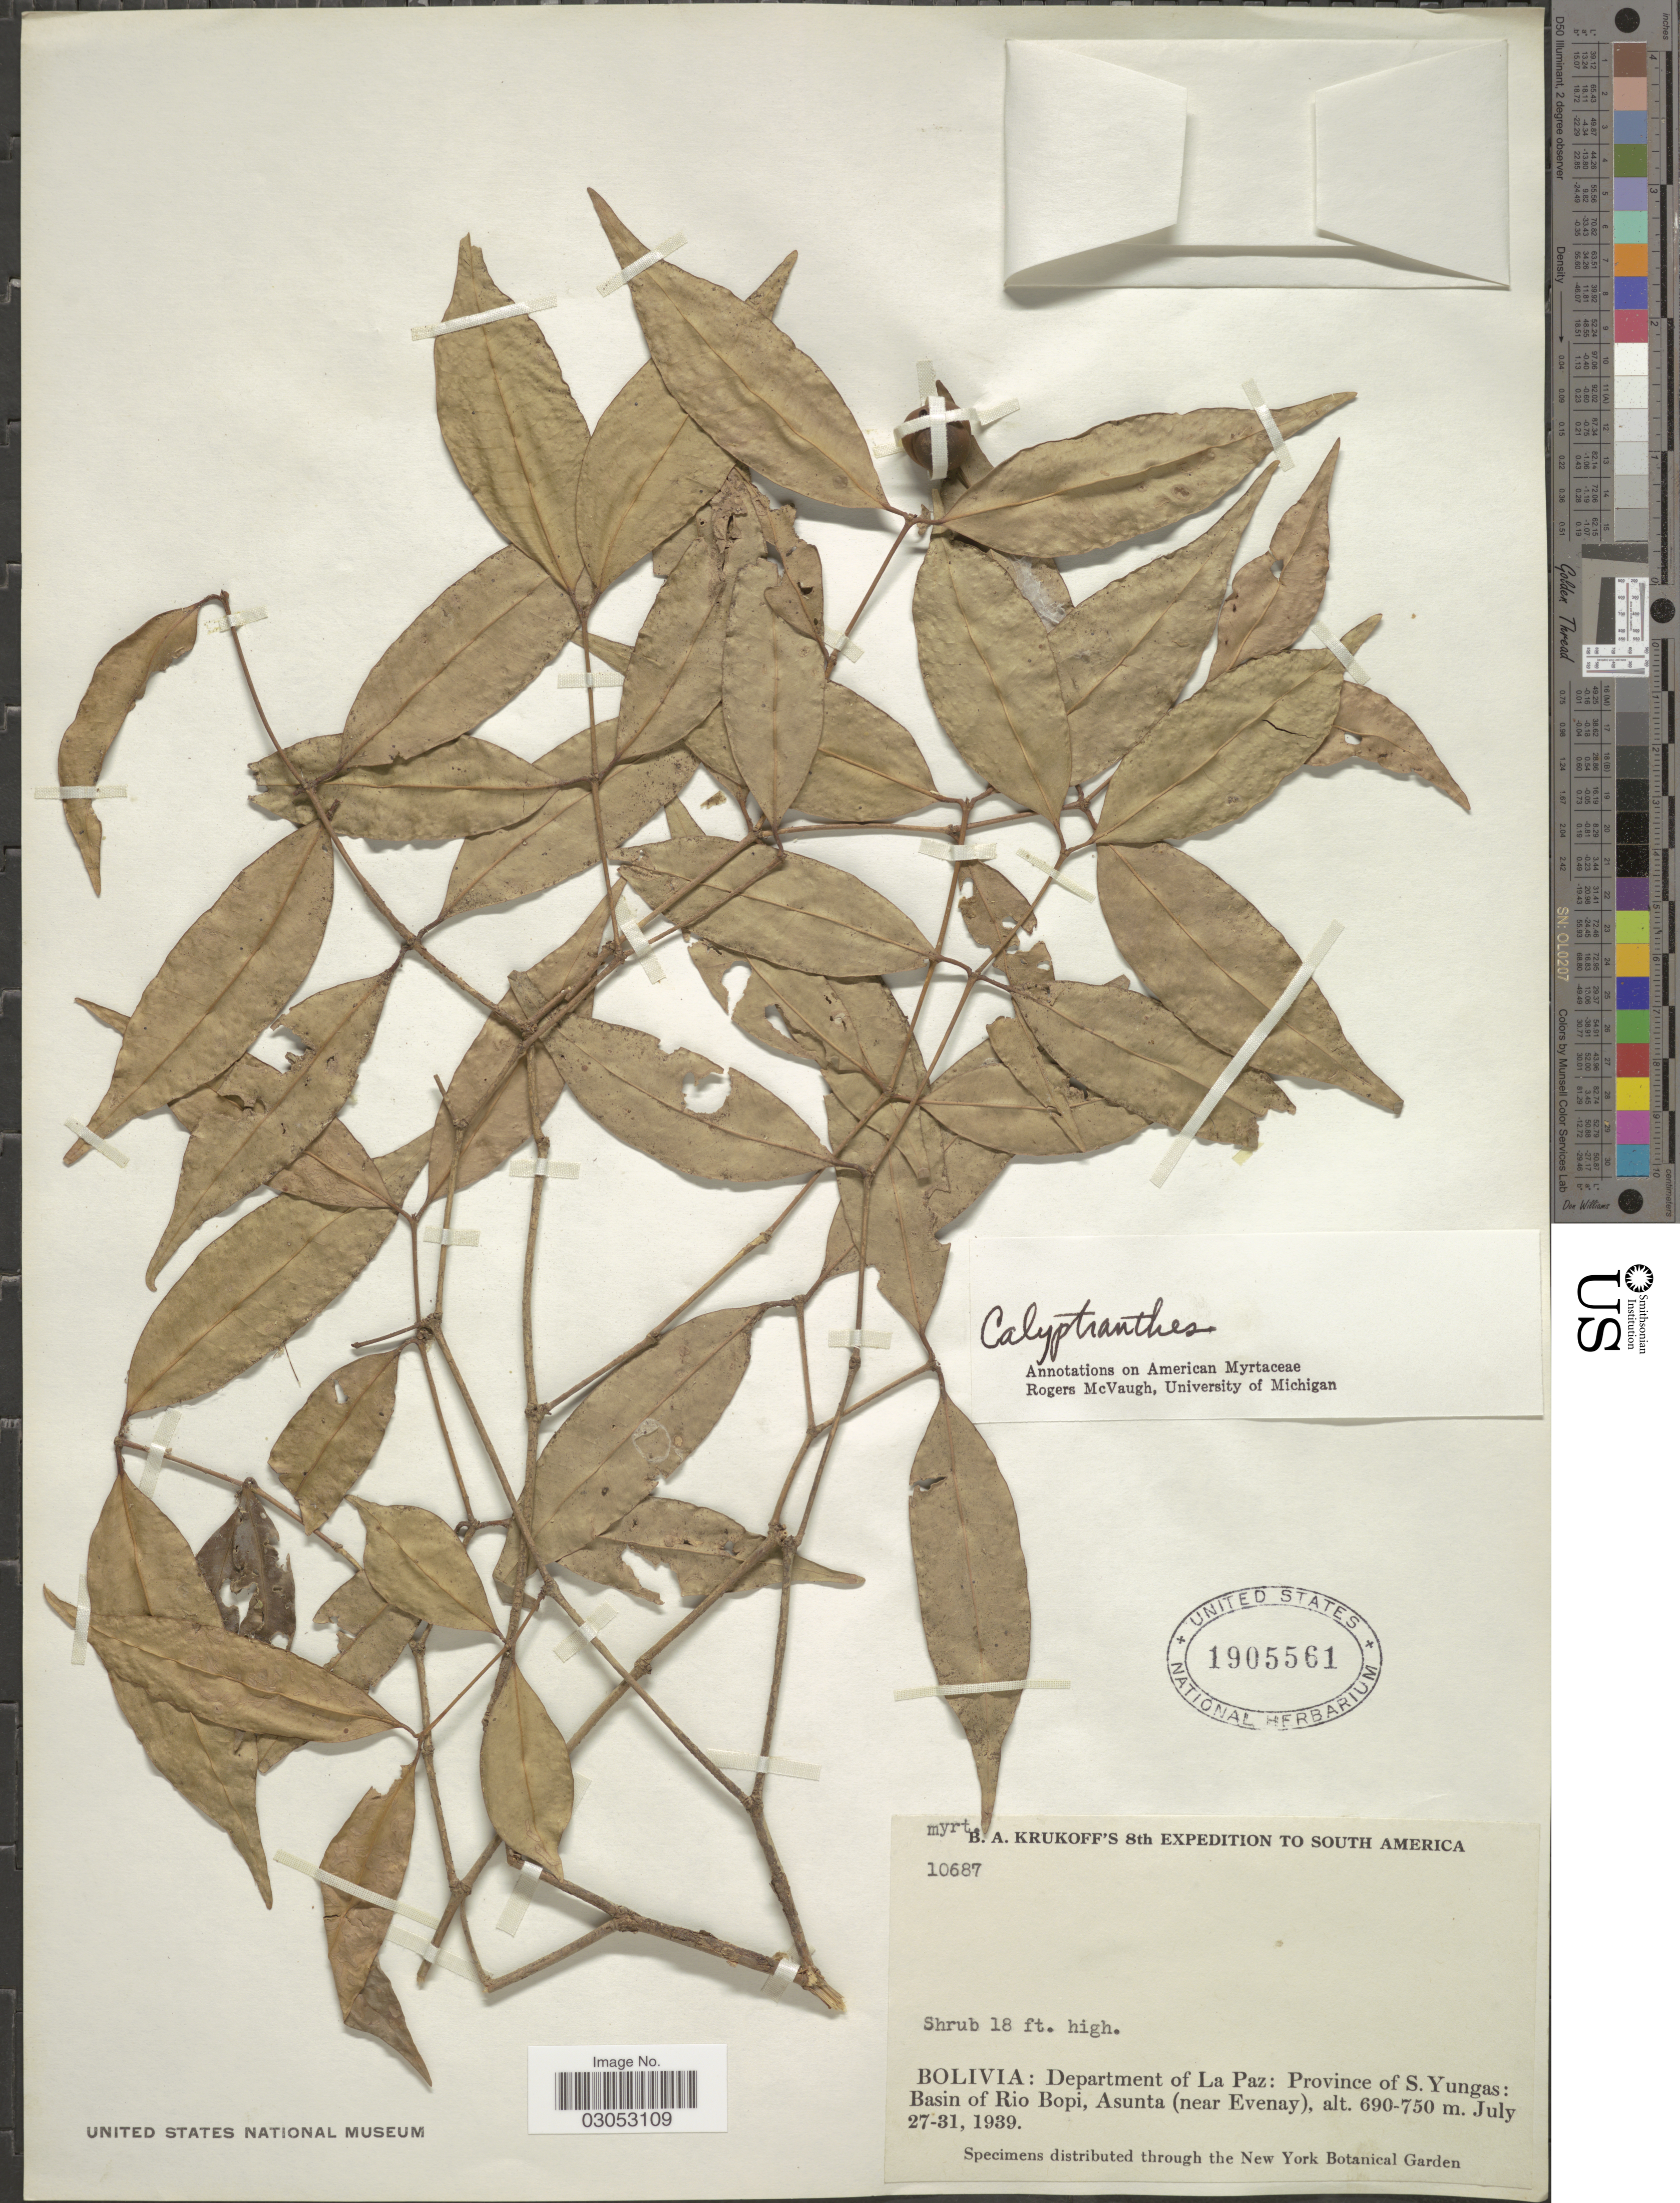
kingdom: Plantae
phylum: Tracheophyta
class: Magnoliopsida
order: Myrtales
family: Myrtaceae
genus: Myrcia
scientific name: Myrcia sp.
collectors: B. A. Krukoff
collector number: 10687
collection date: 1939-07-27/1939-07-31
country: Bolivia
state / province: La Paz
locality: Department of La Paz: Province of S. Yungas: Basin of Rio Bopi, Asunta (near Evenay).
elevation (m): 690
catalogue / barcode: US 1905561